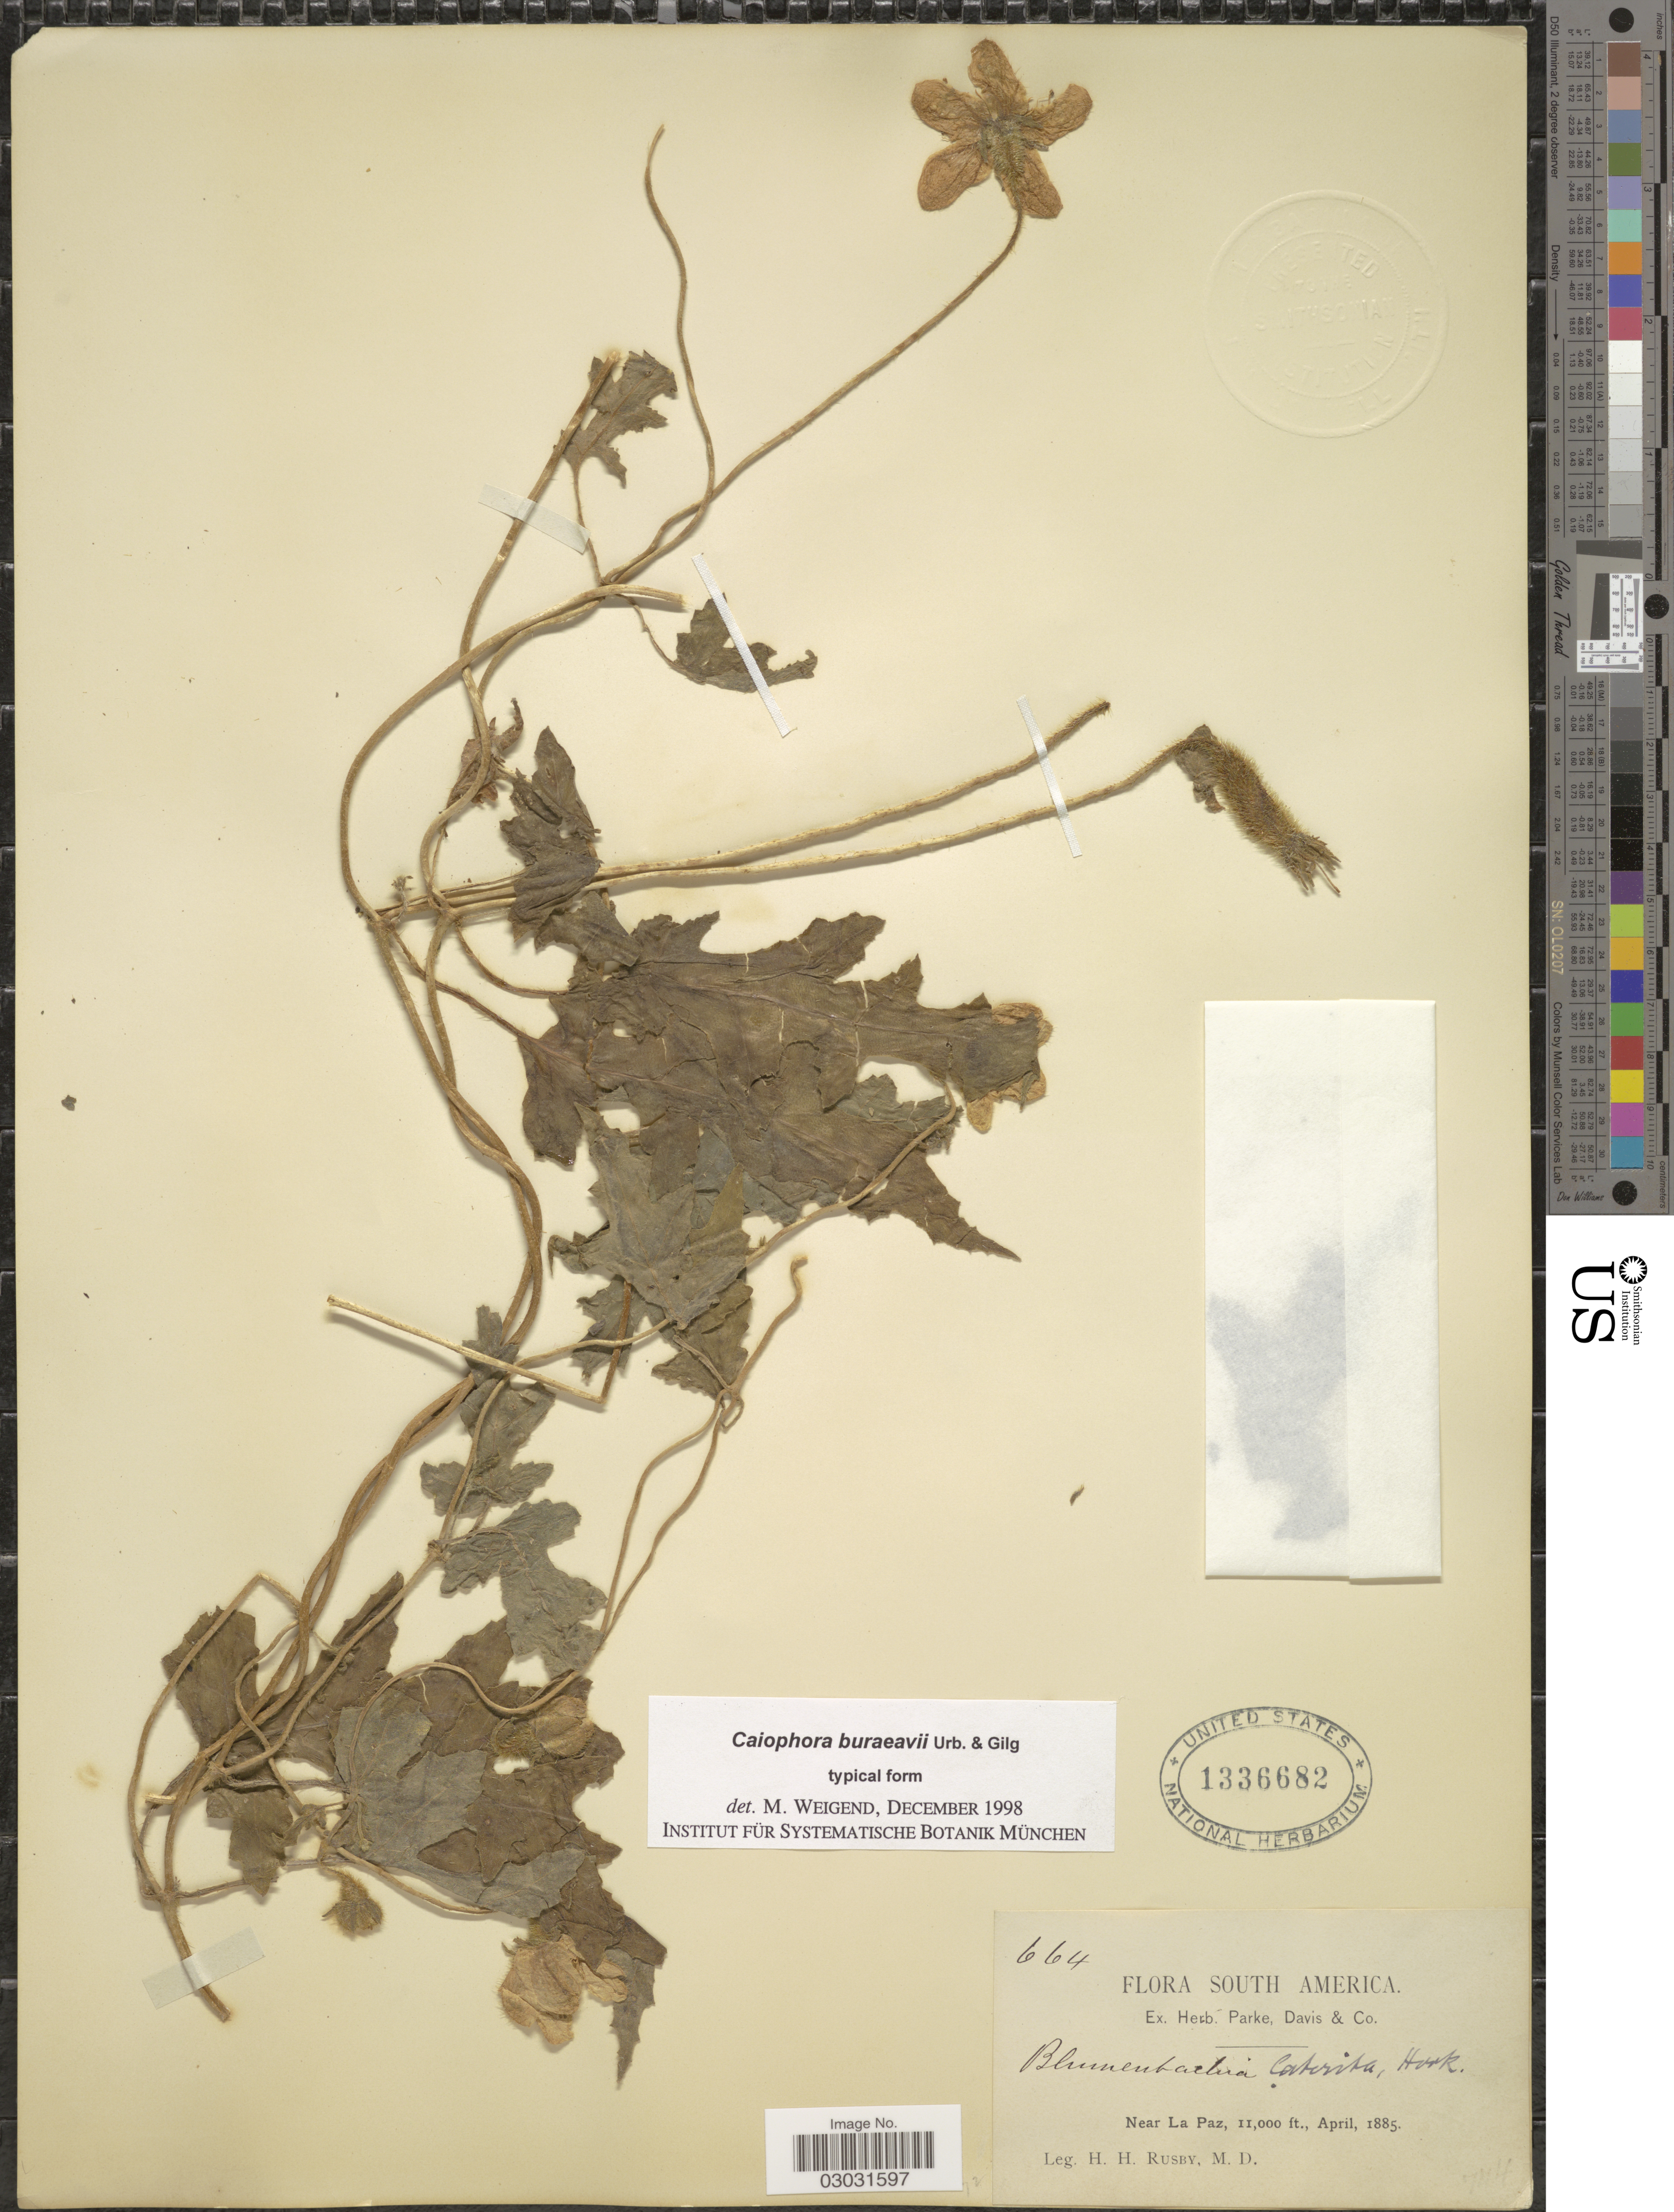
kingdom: Plantae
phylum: Tracheophyta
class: Magnoliopsida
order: Cornales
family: Loasaceae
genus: Caiophora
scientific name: Caiophora buraeavii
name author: Urb. & Gilg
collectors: H. H. Rusby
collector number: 664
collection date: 1885-04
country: Bolivia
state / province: La Paz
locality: Near La Paz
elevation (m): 3353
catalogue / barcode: US 1336682